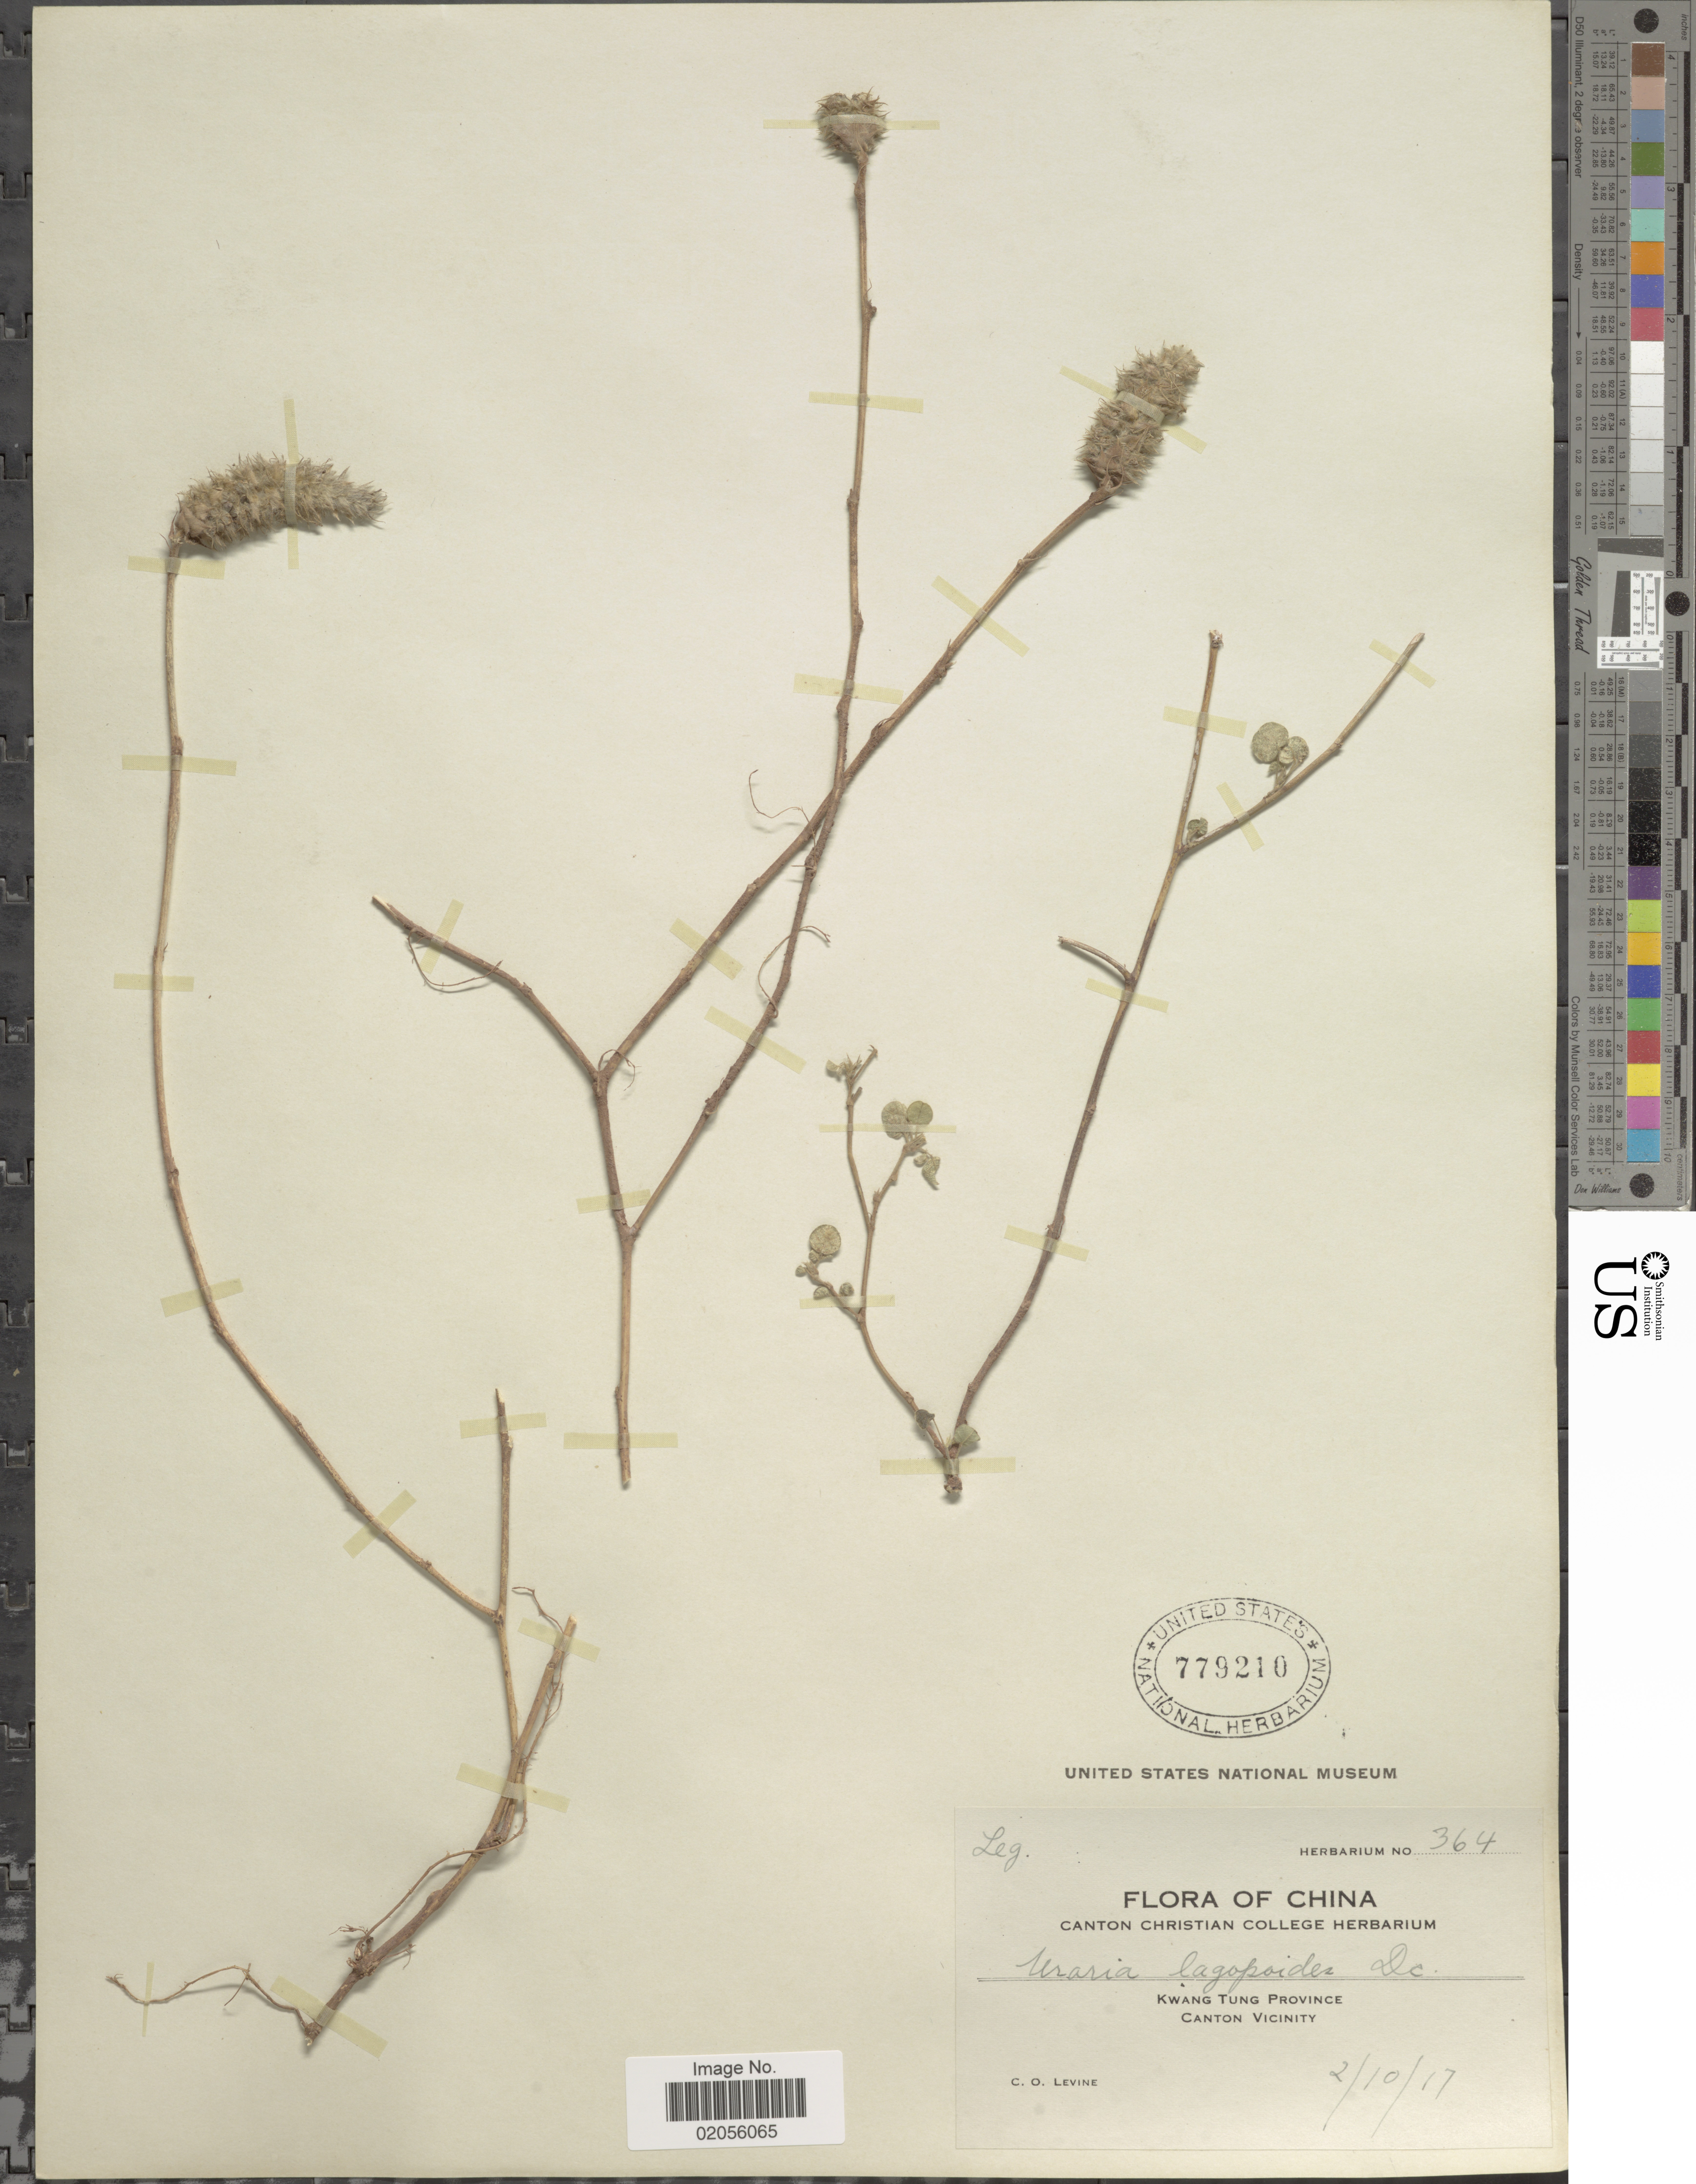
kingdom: Plantae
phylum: Tracheophyta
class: Magnoliopsida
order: Fabales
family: Fabaceae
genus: Uraria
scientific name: Uraria lagopodioides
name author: (L.) Desv. ex DC.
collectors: C. O. Levine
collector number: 364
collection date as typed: Transcribed d/m/y: 10/2/17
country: China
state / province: Guangdong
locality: Kwang Tung Province. Canton Vicinity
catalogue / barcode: US 779210